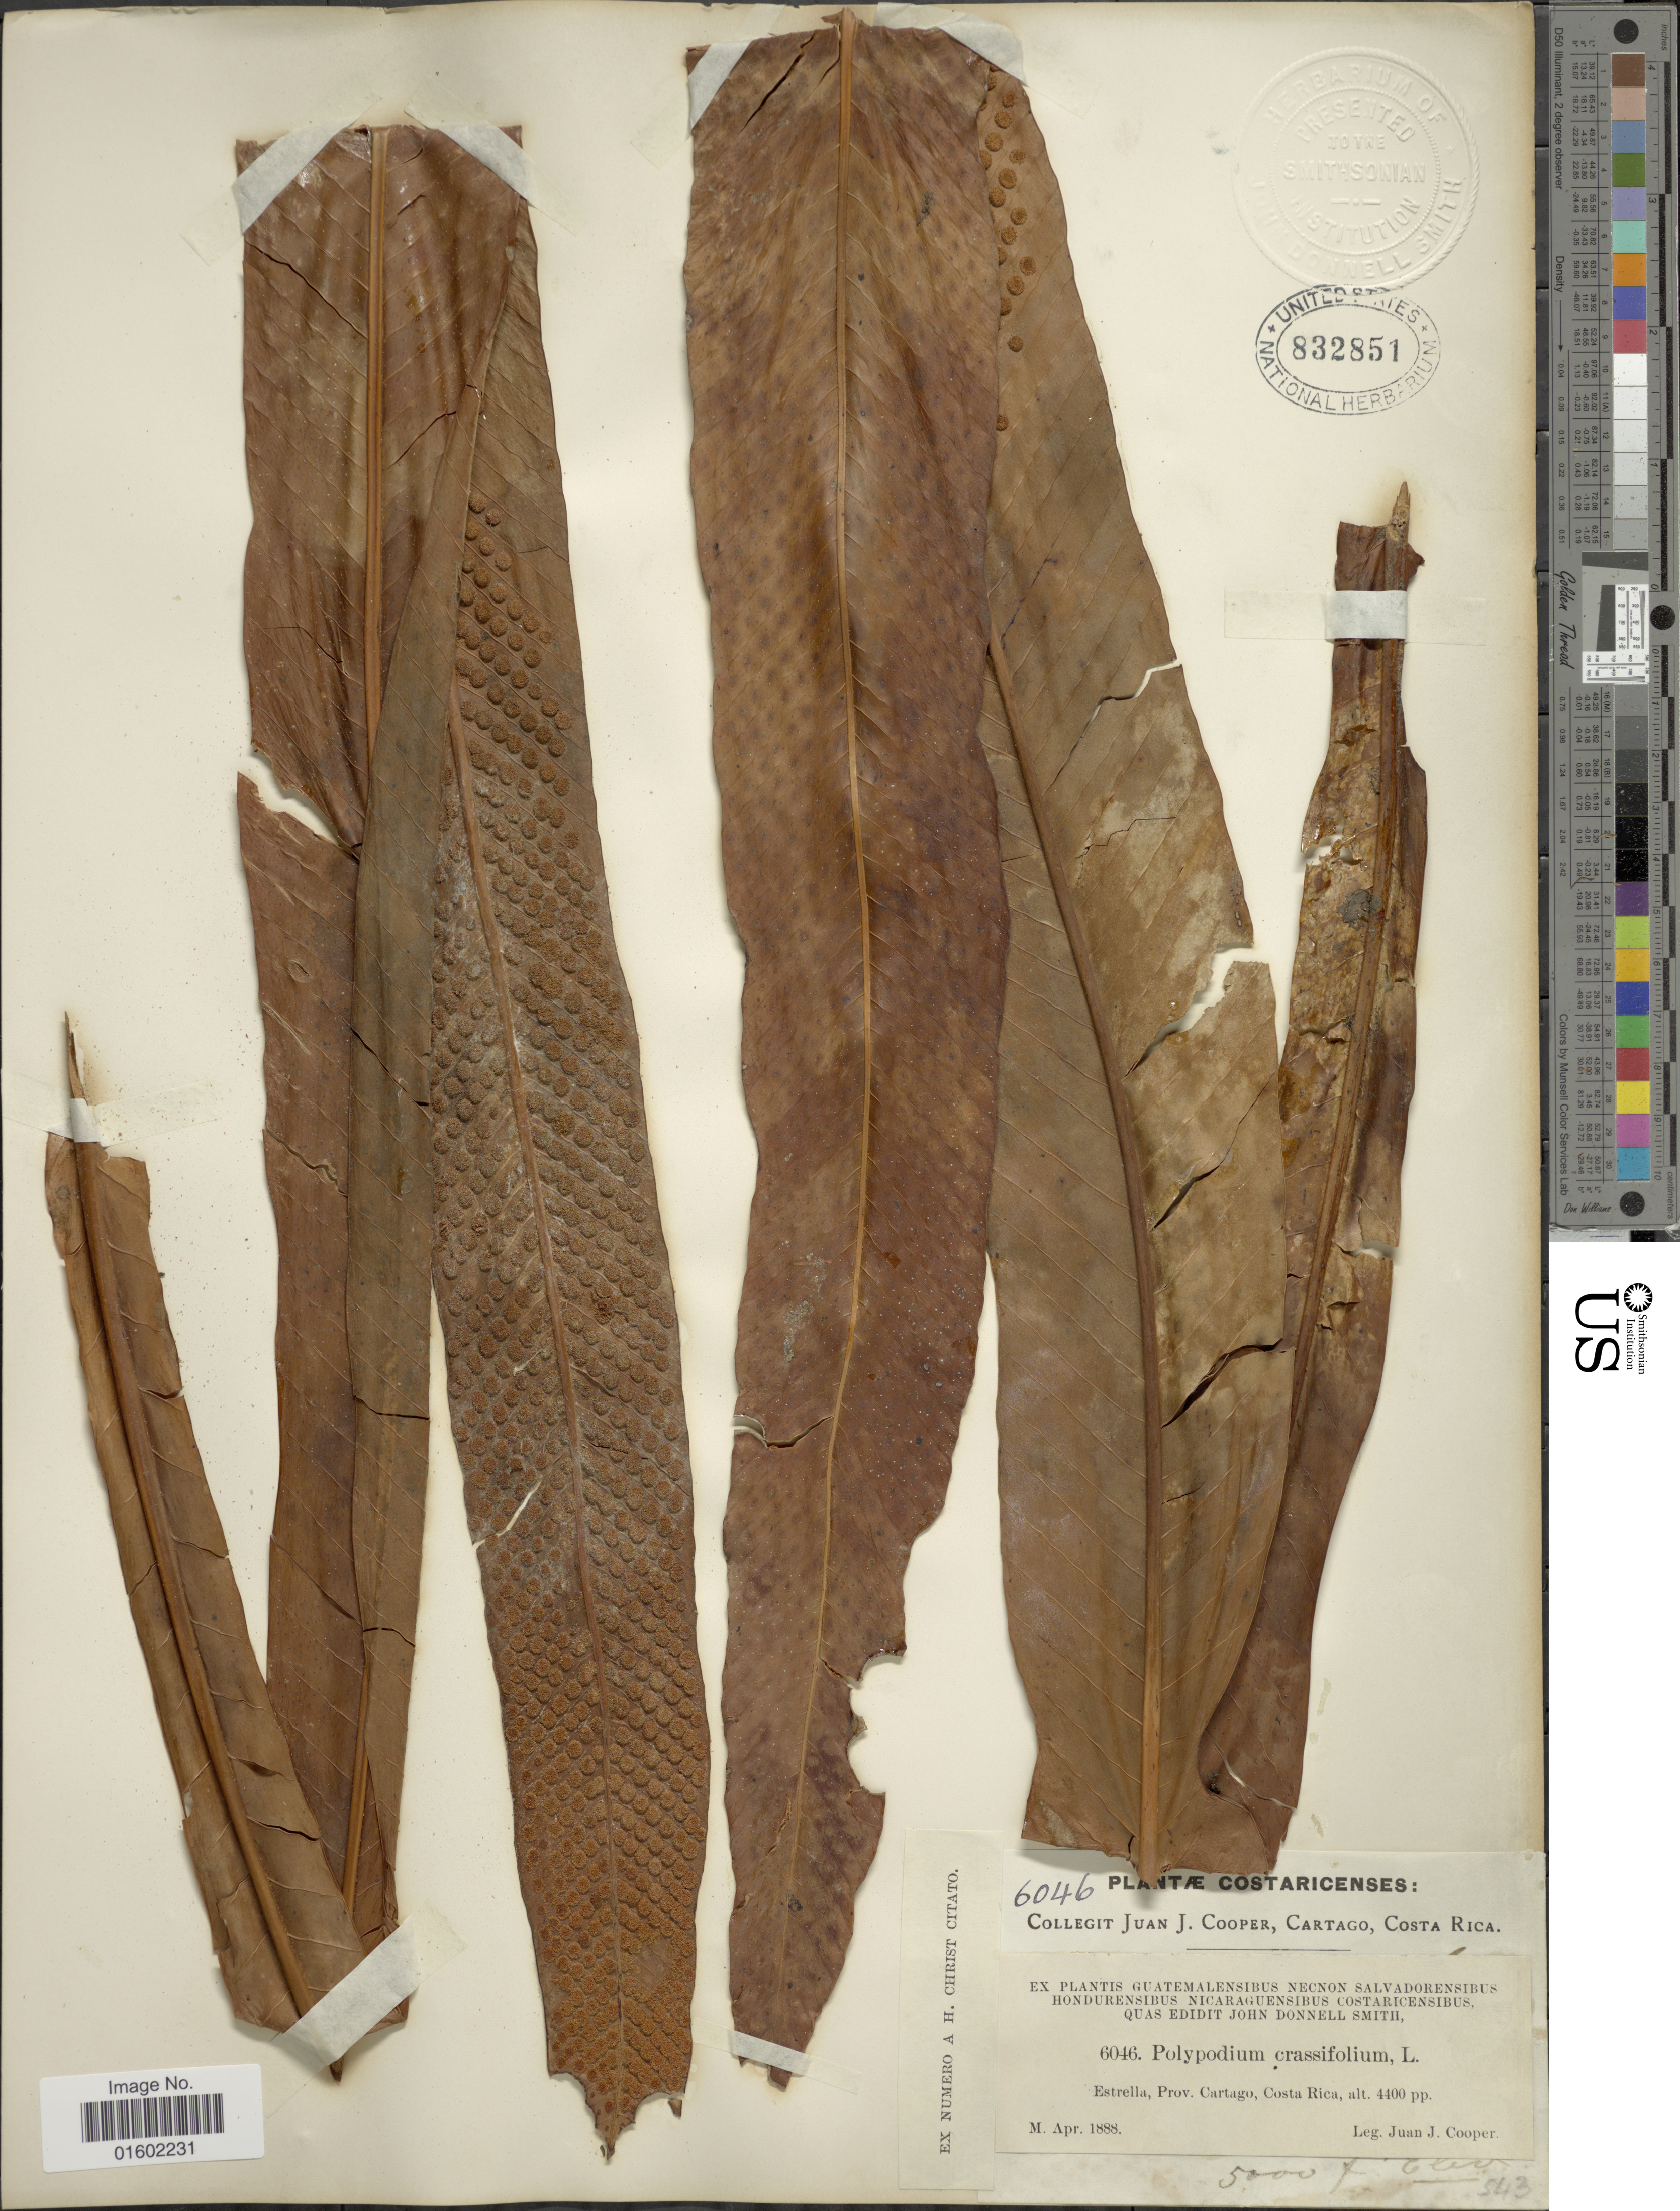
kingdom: Plantae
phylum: Tracheophyta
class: Polypodiopsida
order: Polypodiales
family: Polypodiaceae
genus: Niphidium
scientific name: Niphidium nidulare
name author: (Rosenst.) Lellinger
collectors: J. J. Cooper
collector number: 6046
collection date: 1888-04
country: Costa Rica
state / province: Cartago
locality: Esrtella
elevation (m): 1341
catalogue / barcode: US 832851